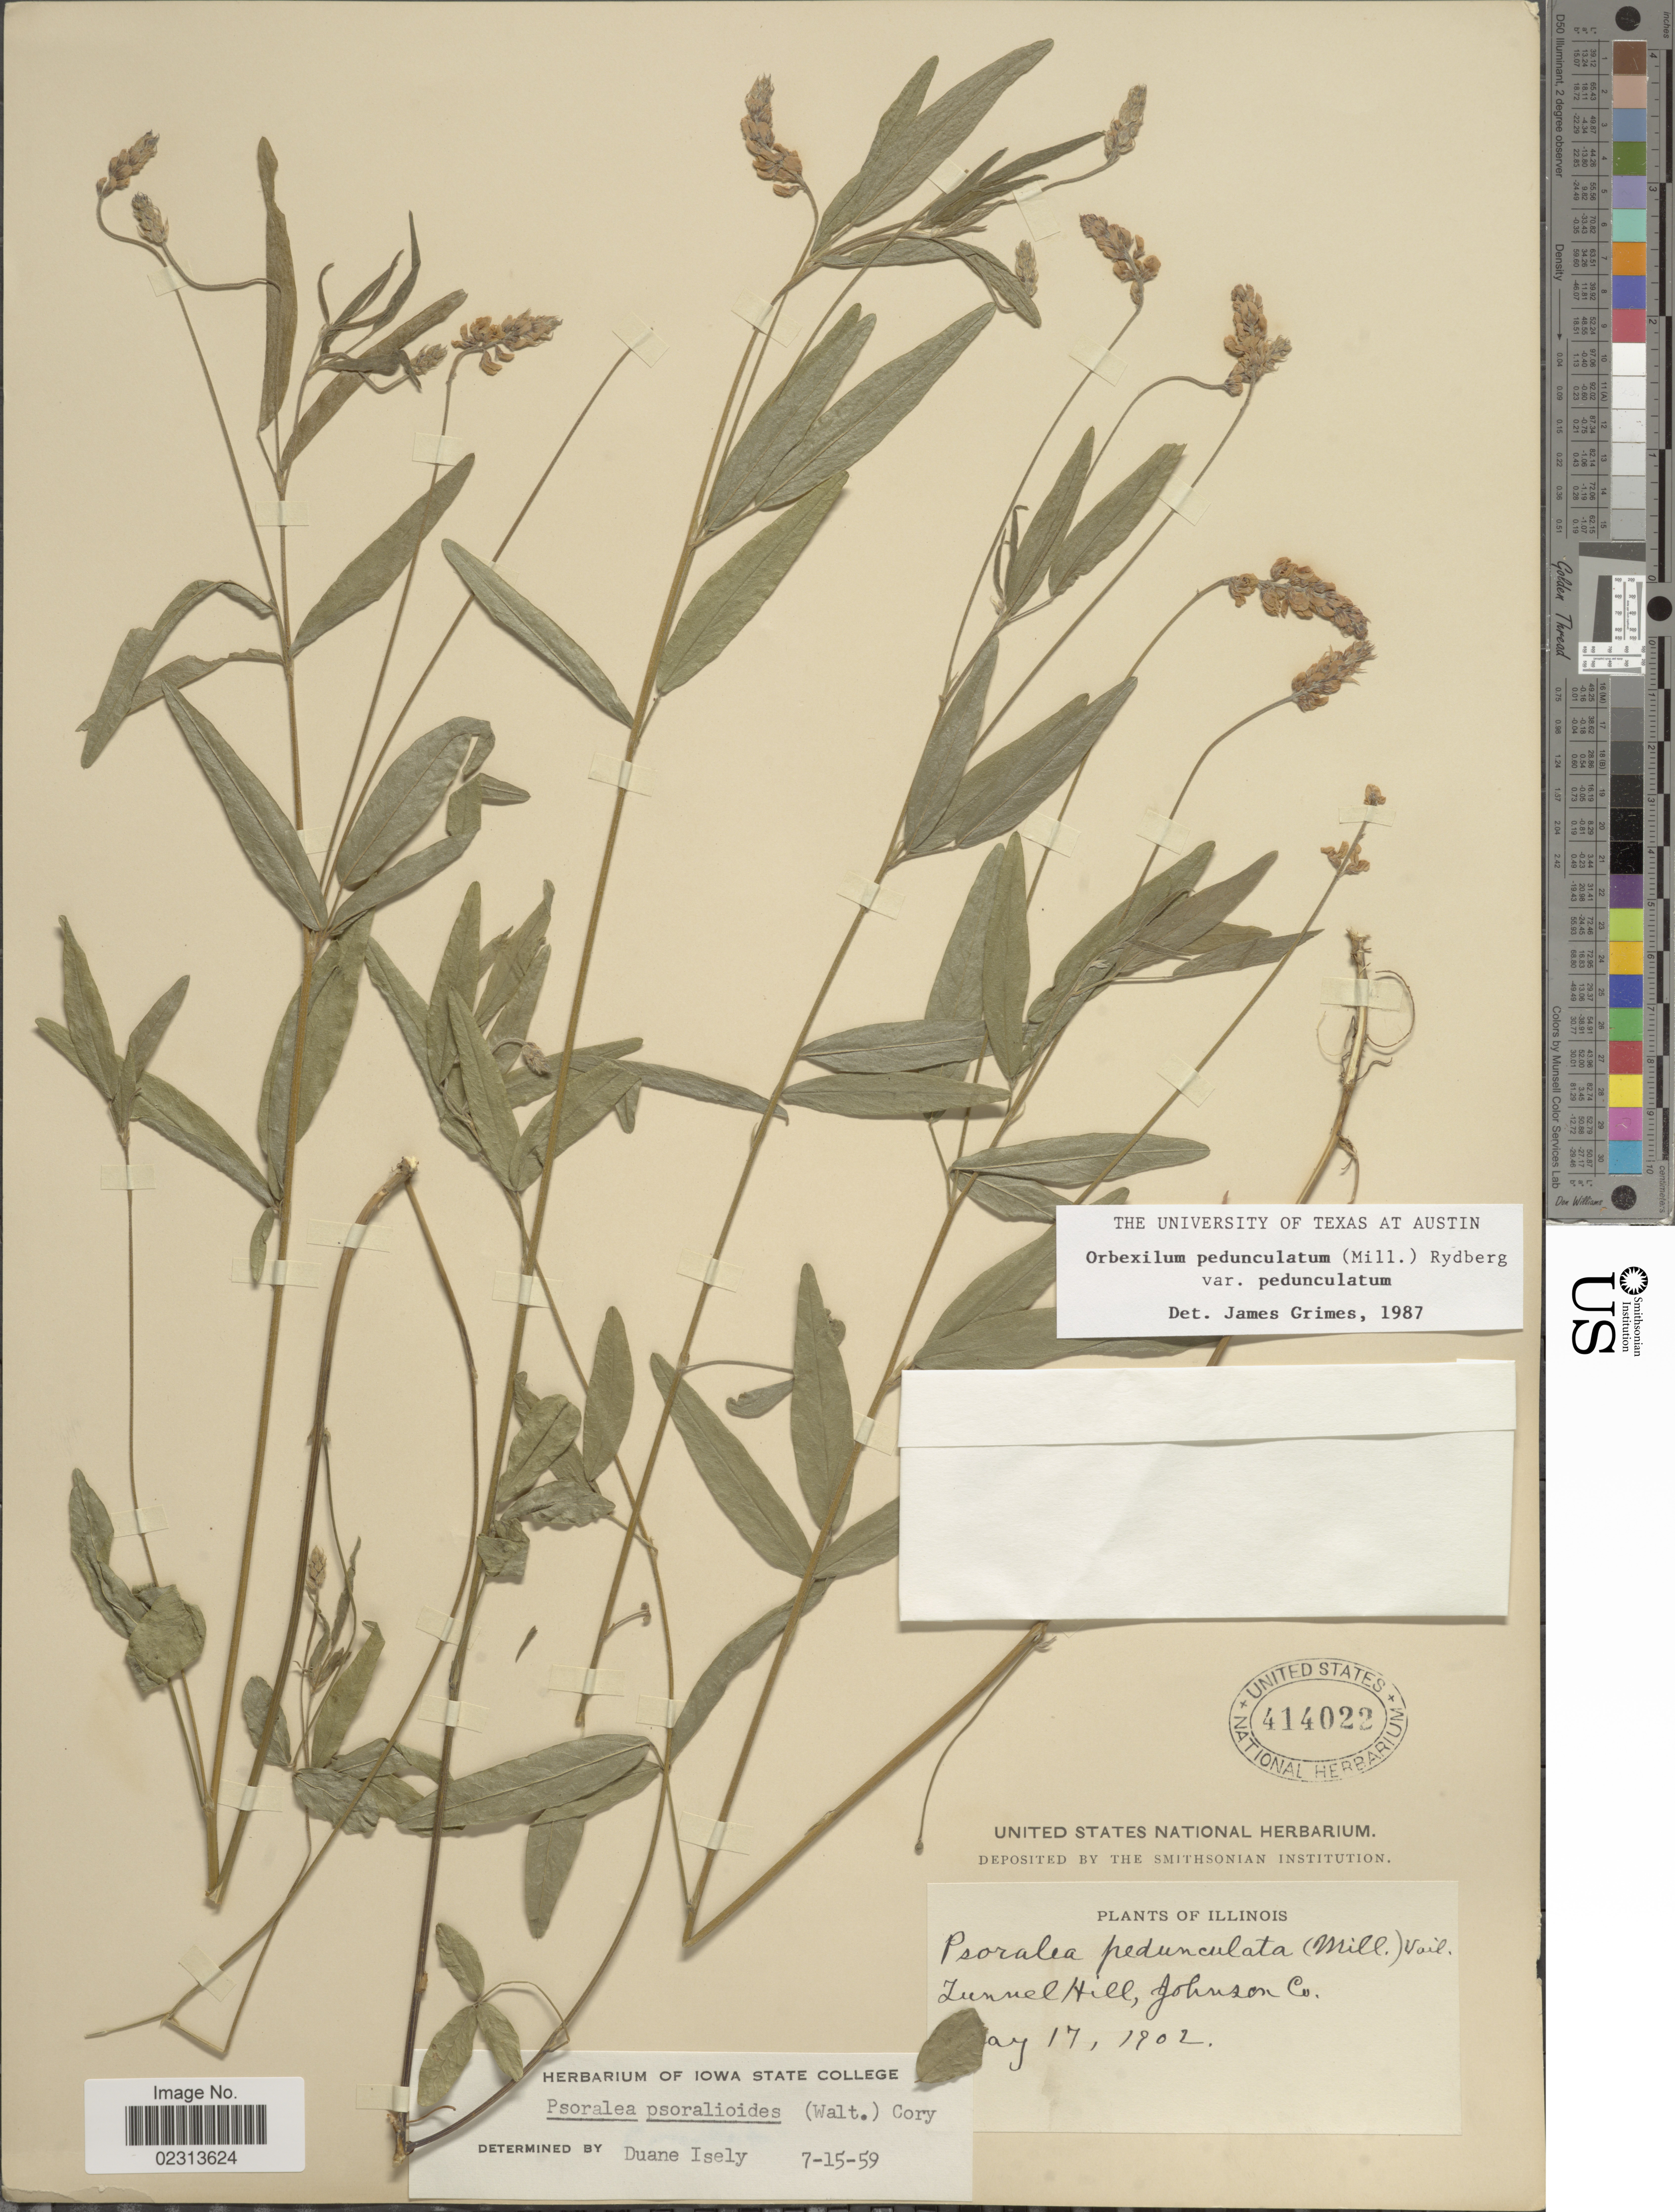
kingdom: Plantae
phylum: Tracheophyta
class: Magnoliopsida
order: Fabales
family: Fabaceae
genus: Orbexilum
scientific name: Orbexilum pedunculatum var. pedunculatum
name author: (Miller) Rydberg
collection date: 1902-05-17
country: United States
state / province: Illinois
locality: Tunnel Hill, Johnson Co.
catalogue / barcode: US 414022